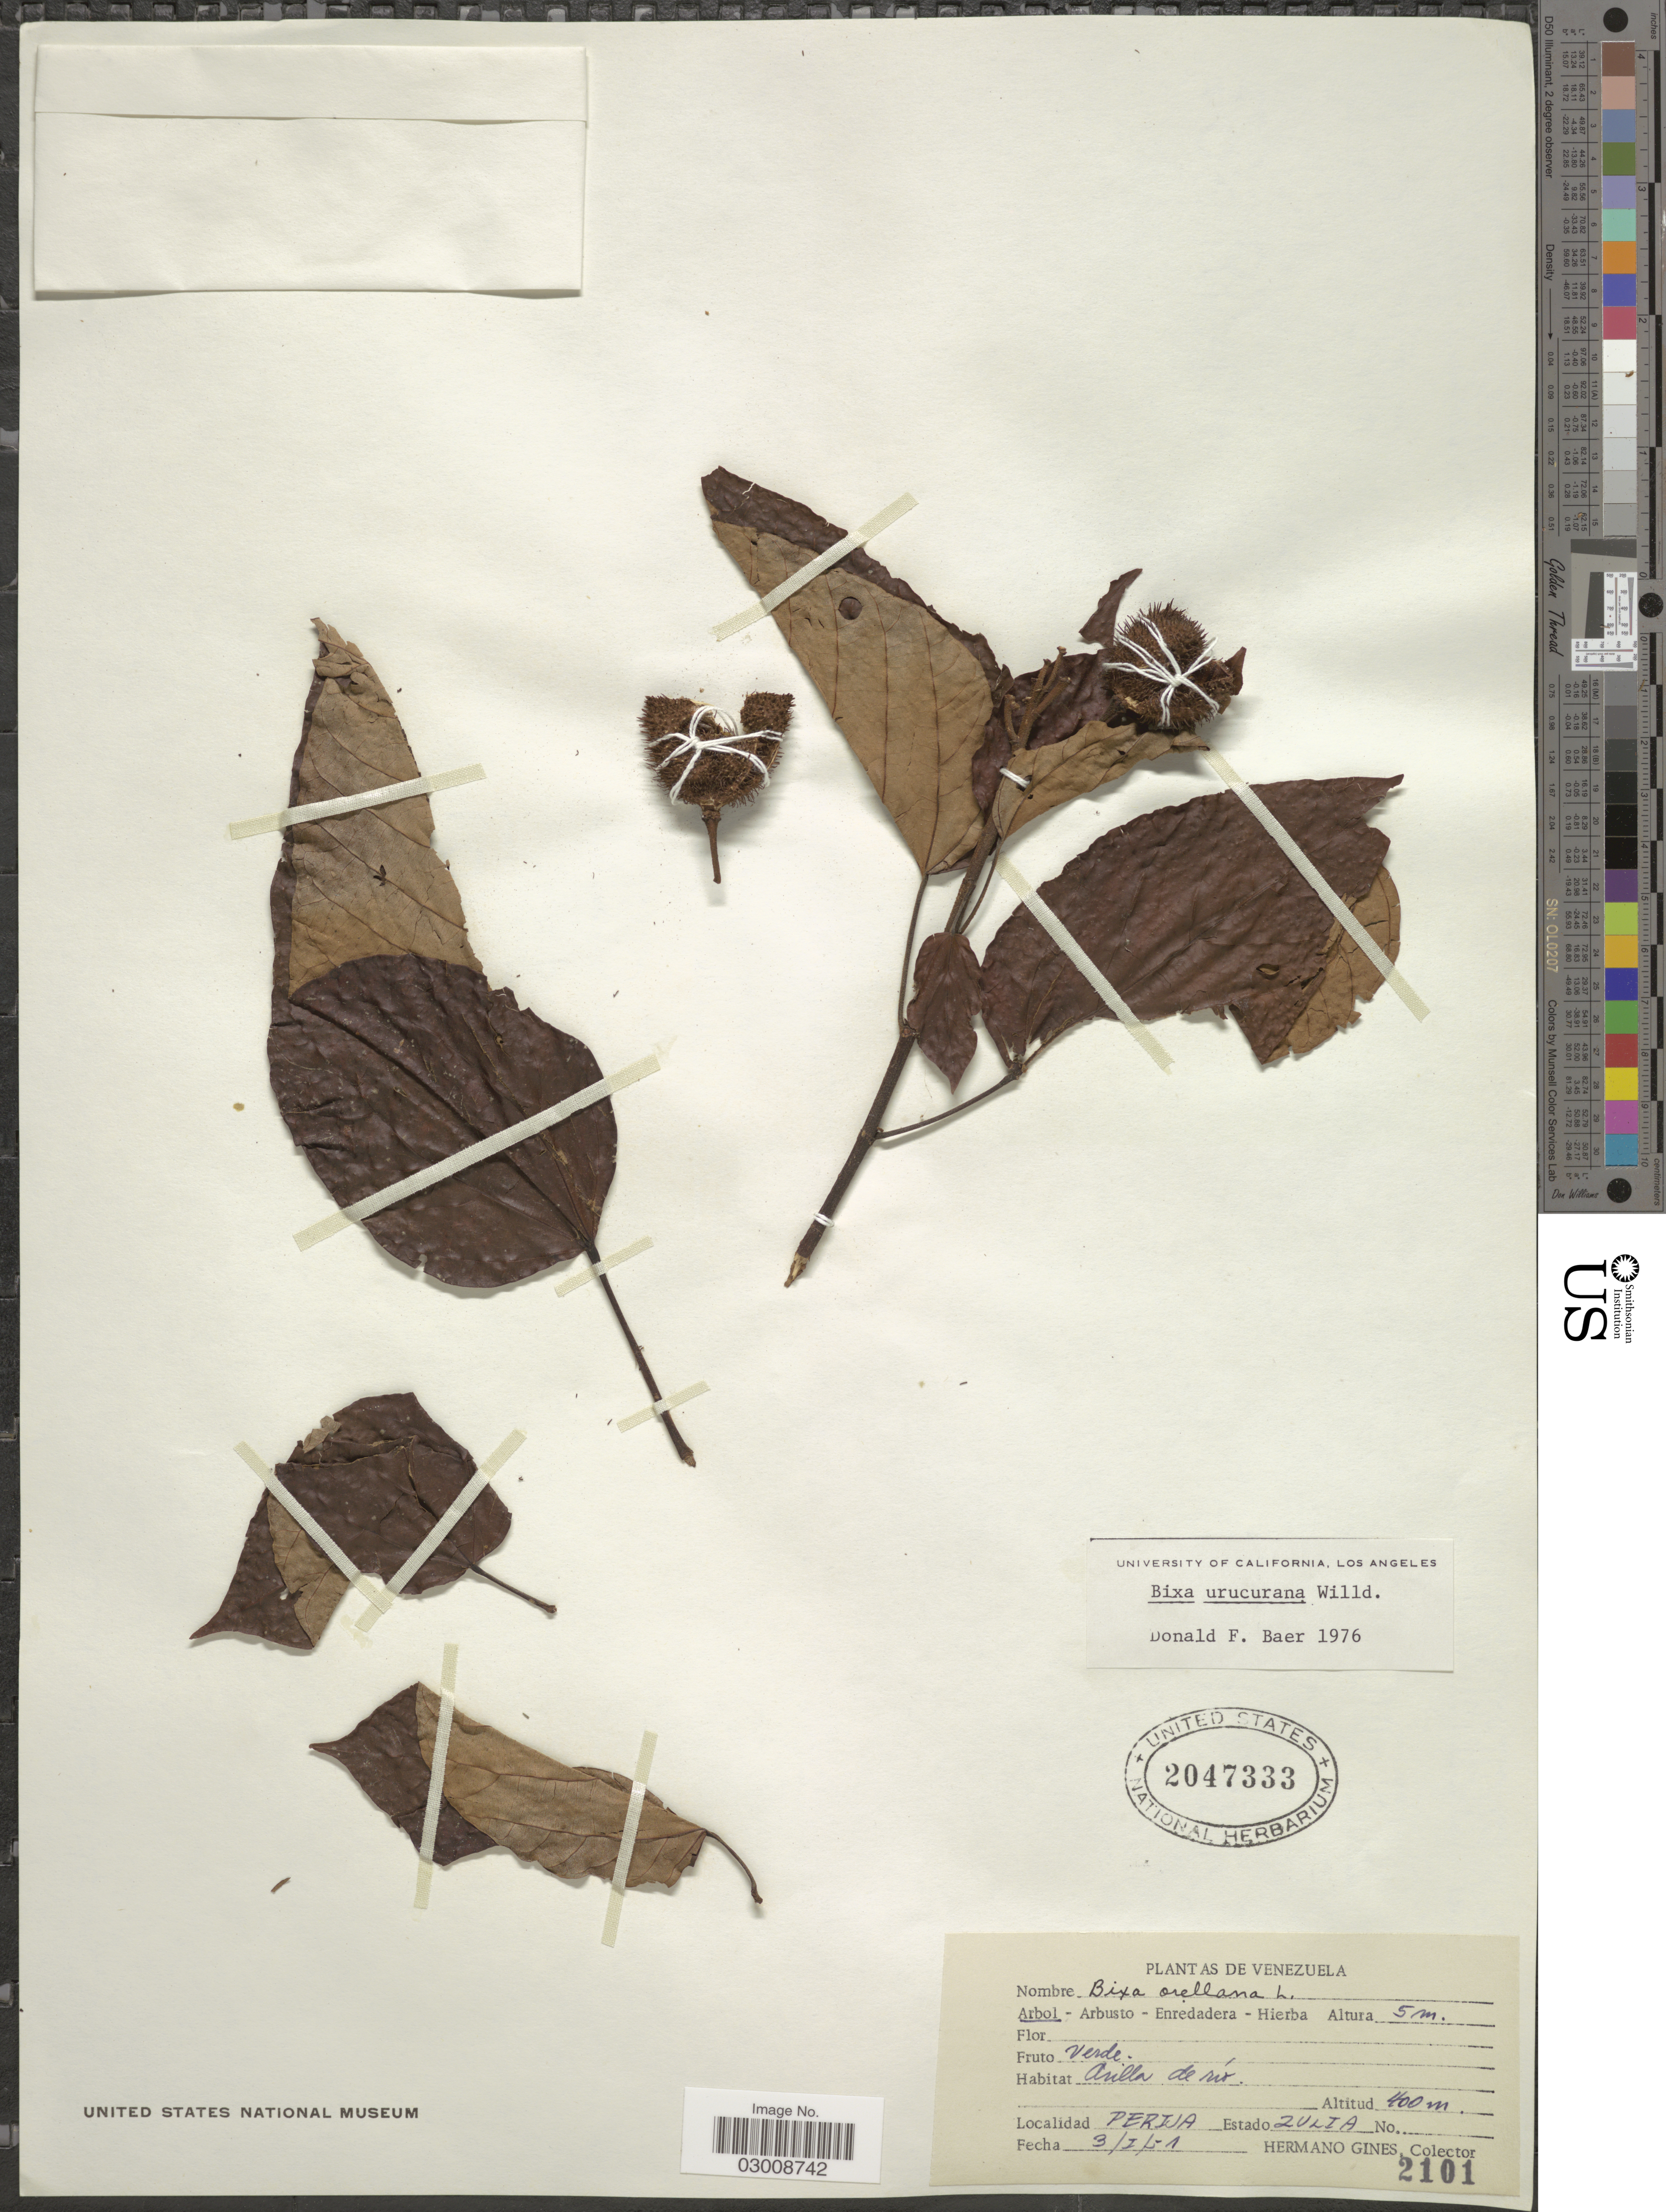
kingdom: Plantae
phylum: Tracheophyta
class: Magnoliopsida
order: Malvales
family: Bixaceae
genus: Bixa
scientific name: Bixa urucurana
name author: Willd.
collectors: Bro. Gines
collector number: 2101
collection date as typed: Transcribed d/m/y: 3/1/51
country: Venezuela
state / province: Zulia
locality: Perija, Estado Zulia.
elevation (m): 400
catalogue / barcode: US 2047333